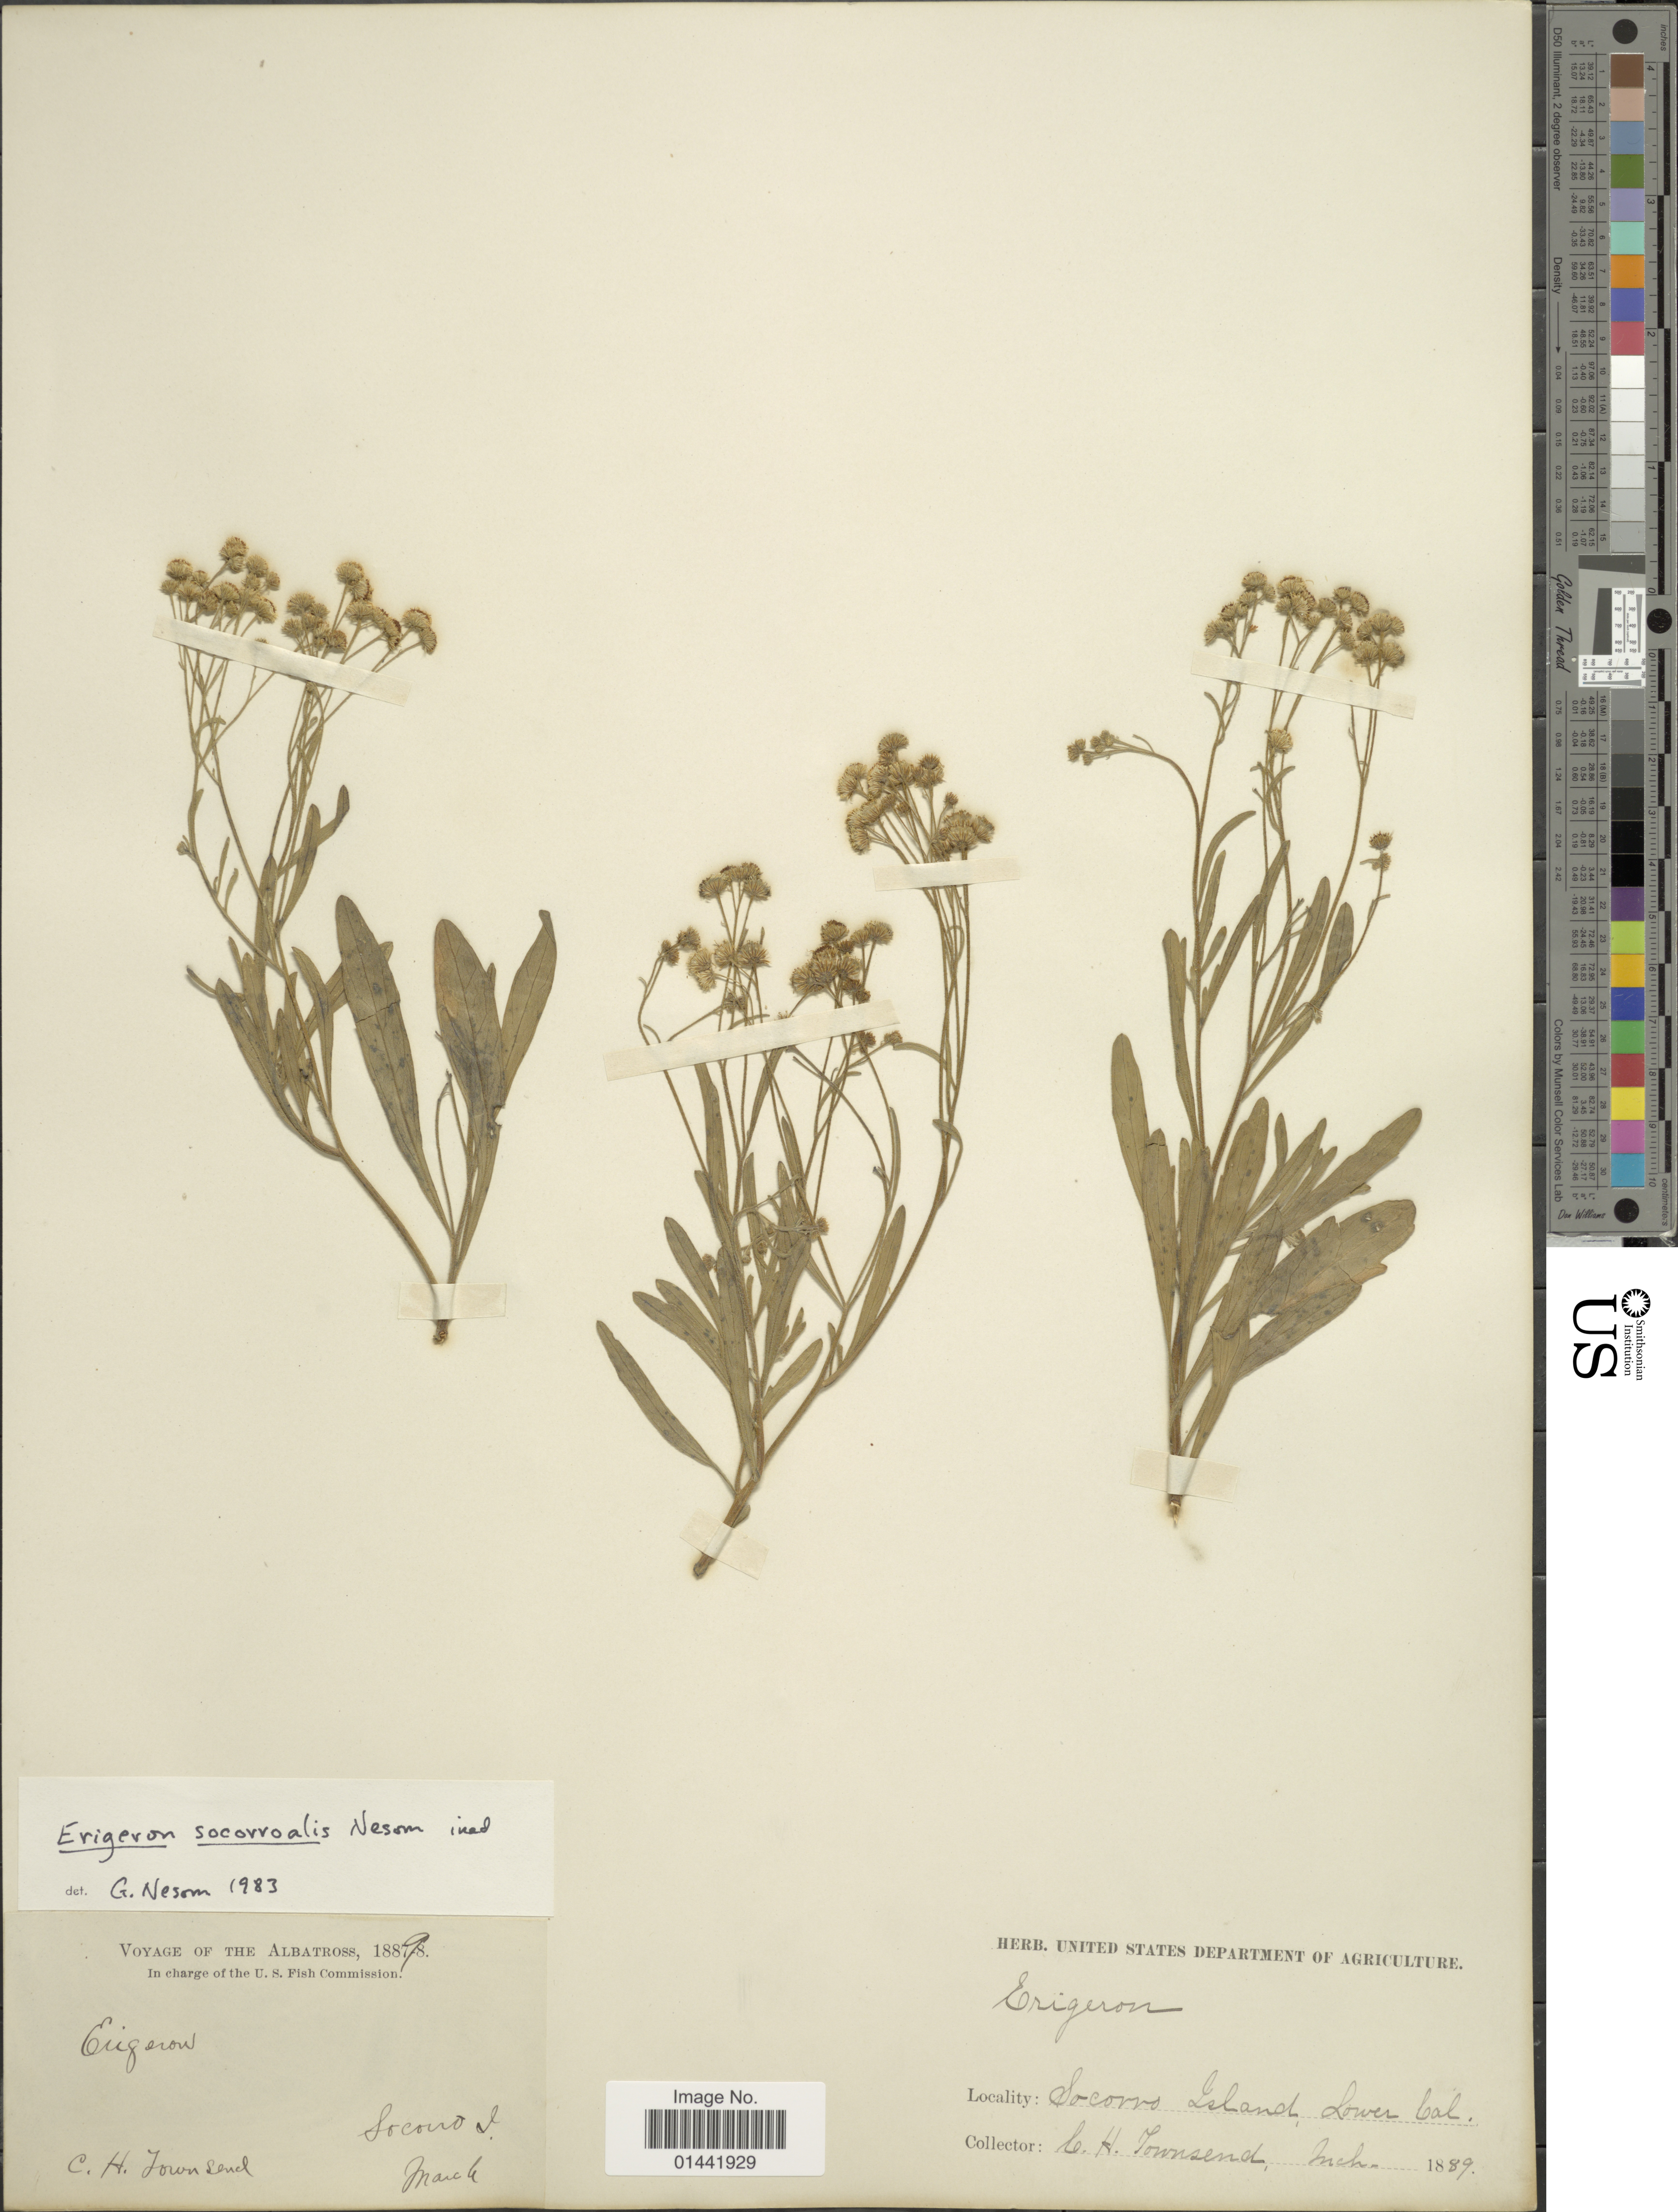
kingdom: Plantae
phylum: Tracheophyta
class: Magnoliopsida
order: Asterales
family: Asteraceae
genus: Erigeron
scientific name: Erigeron socorroalis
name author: G.L. Nesom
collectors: C. H. Townsend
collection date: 1889-03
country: Mexico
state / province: Baja California Sur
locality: Socorro Island, Lower Cal.